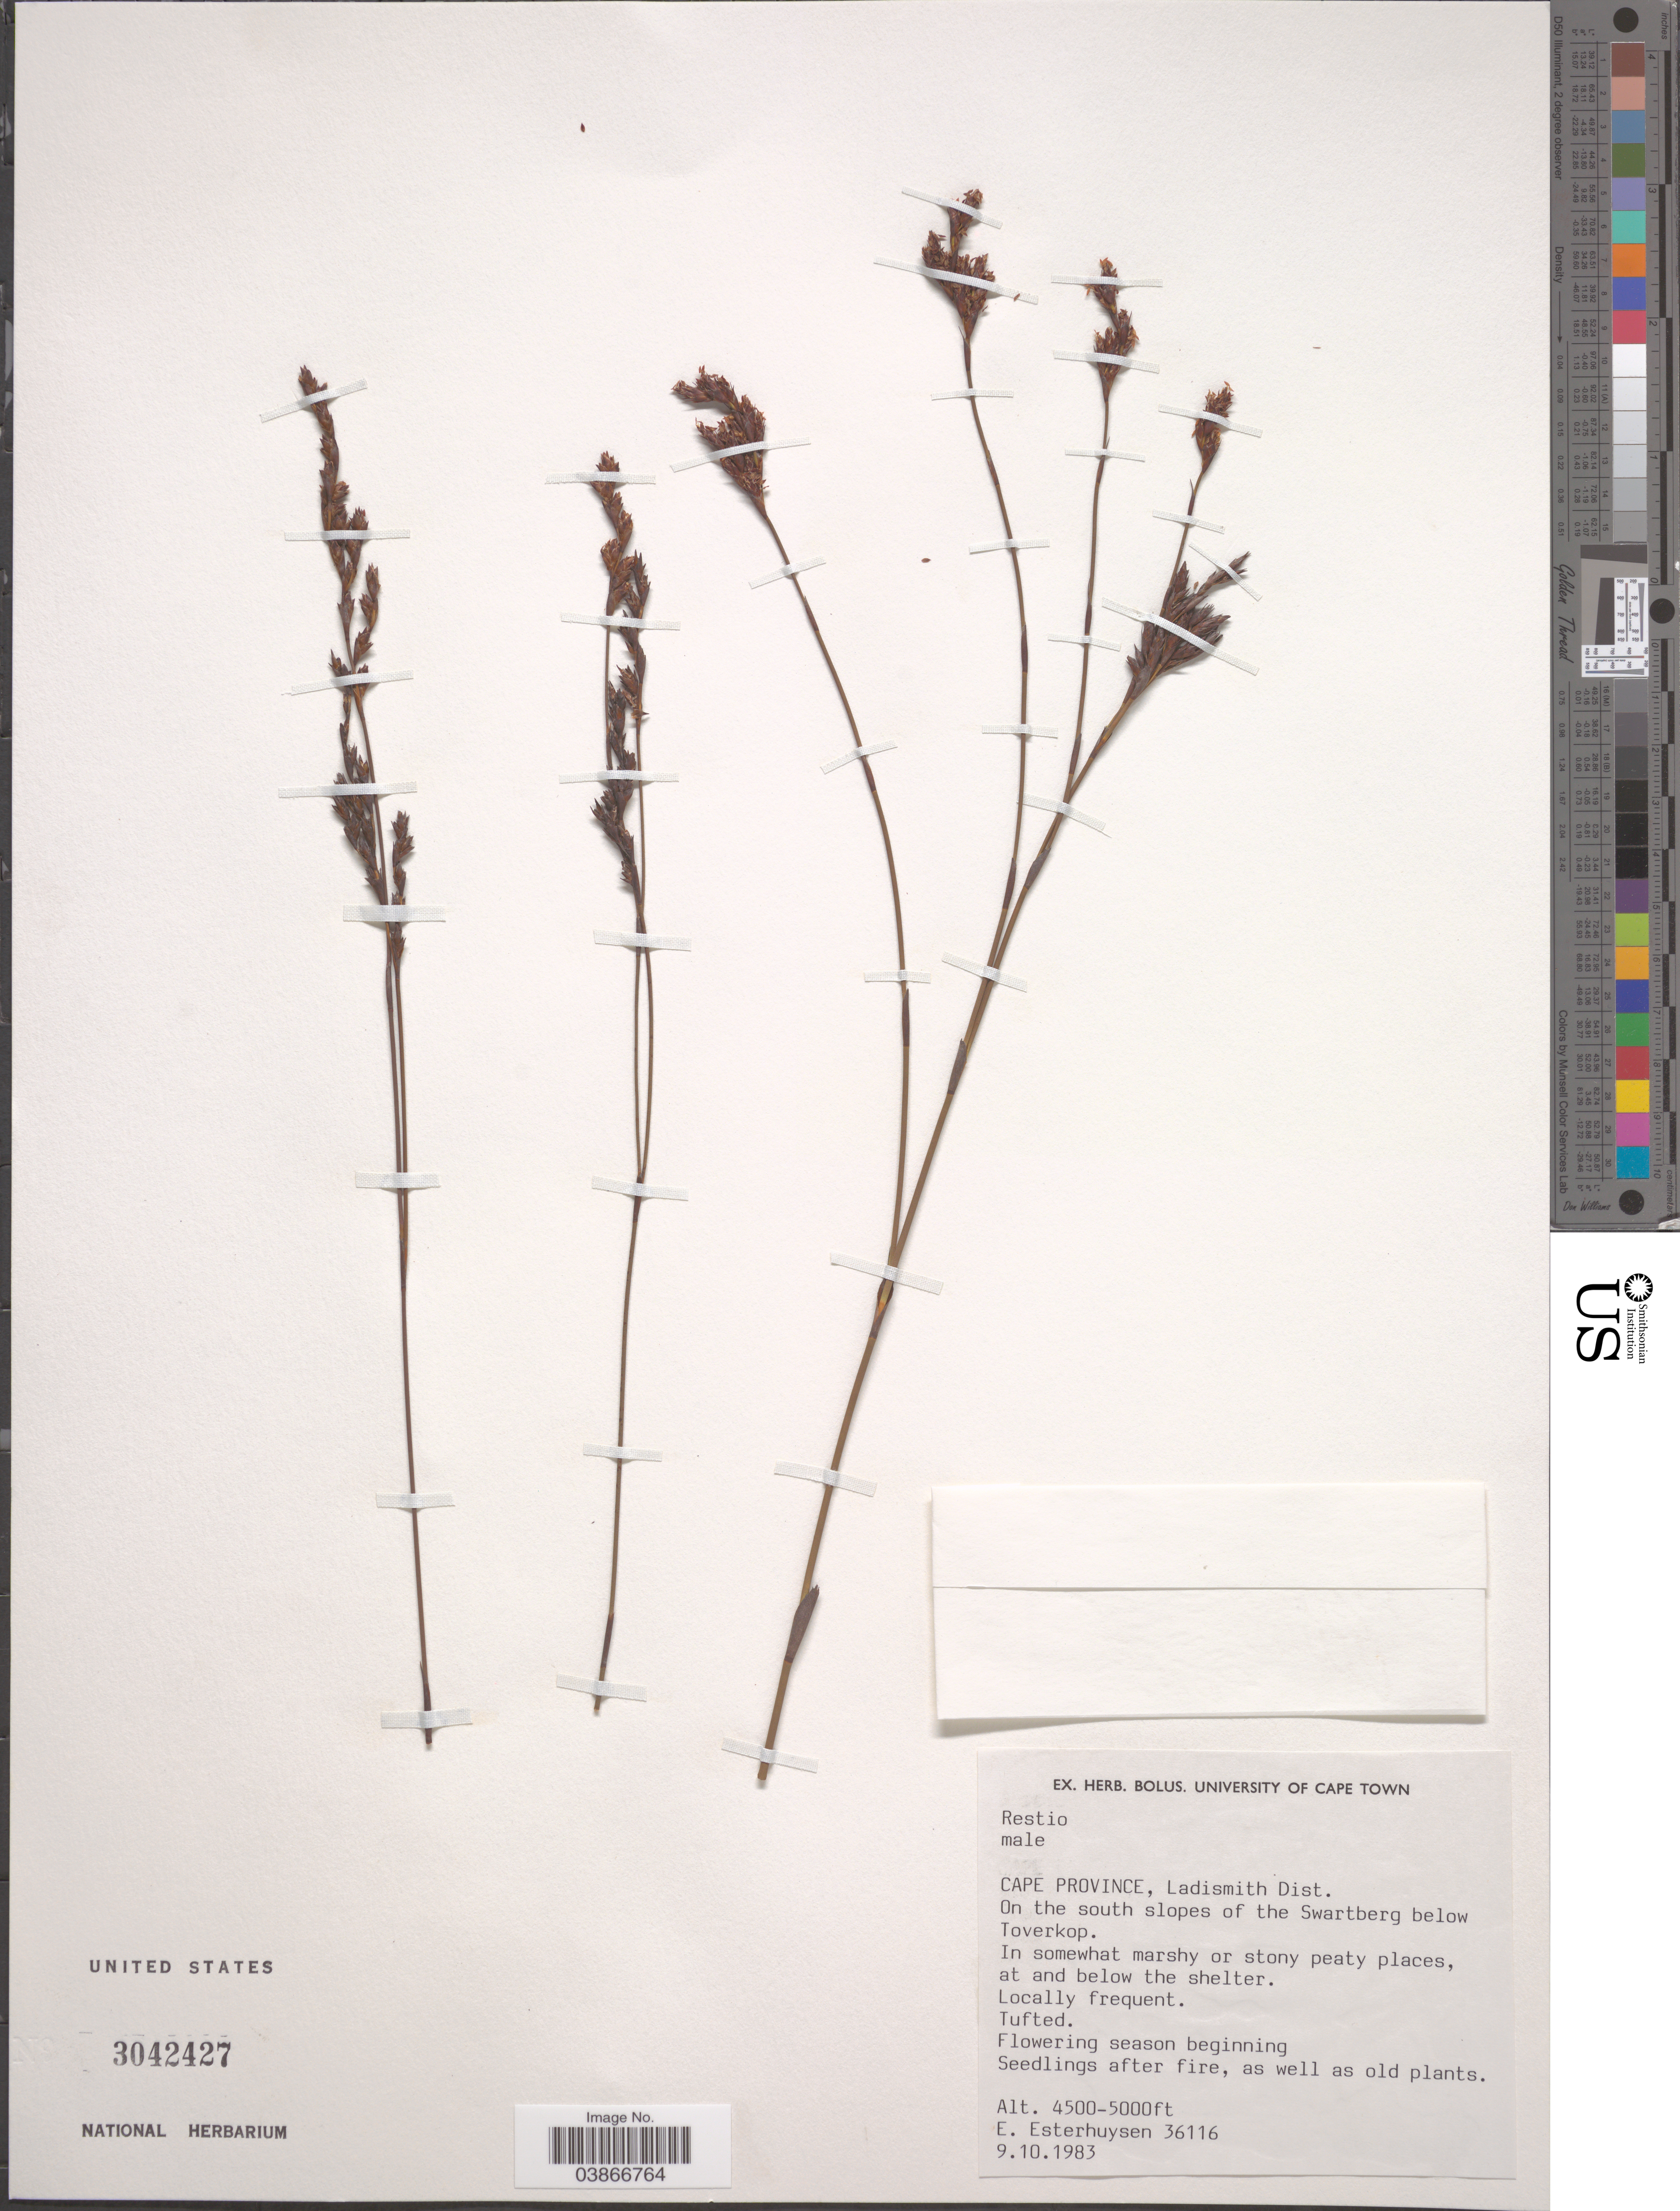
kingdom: Plantae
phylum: Tracheophyta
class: Liliopsida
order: Poales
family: Restionaceae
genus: Restio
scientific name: Restio sp.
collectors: E. E. Esterhuysen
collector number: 36116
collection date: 1983-10-09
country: South Africa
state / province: Western Cape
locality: Ladismith Dist. On the south slopes of the Swartberg below Toverkop.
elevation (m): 1372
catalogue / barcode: US 3042427